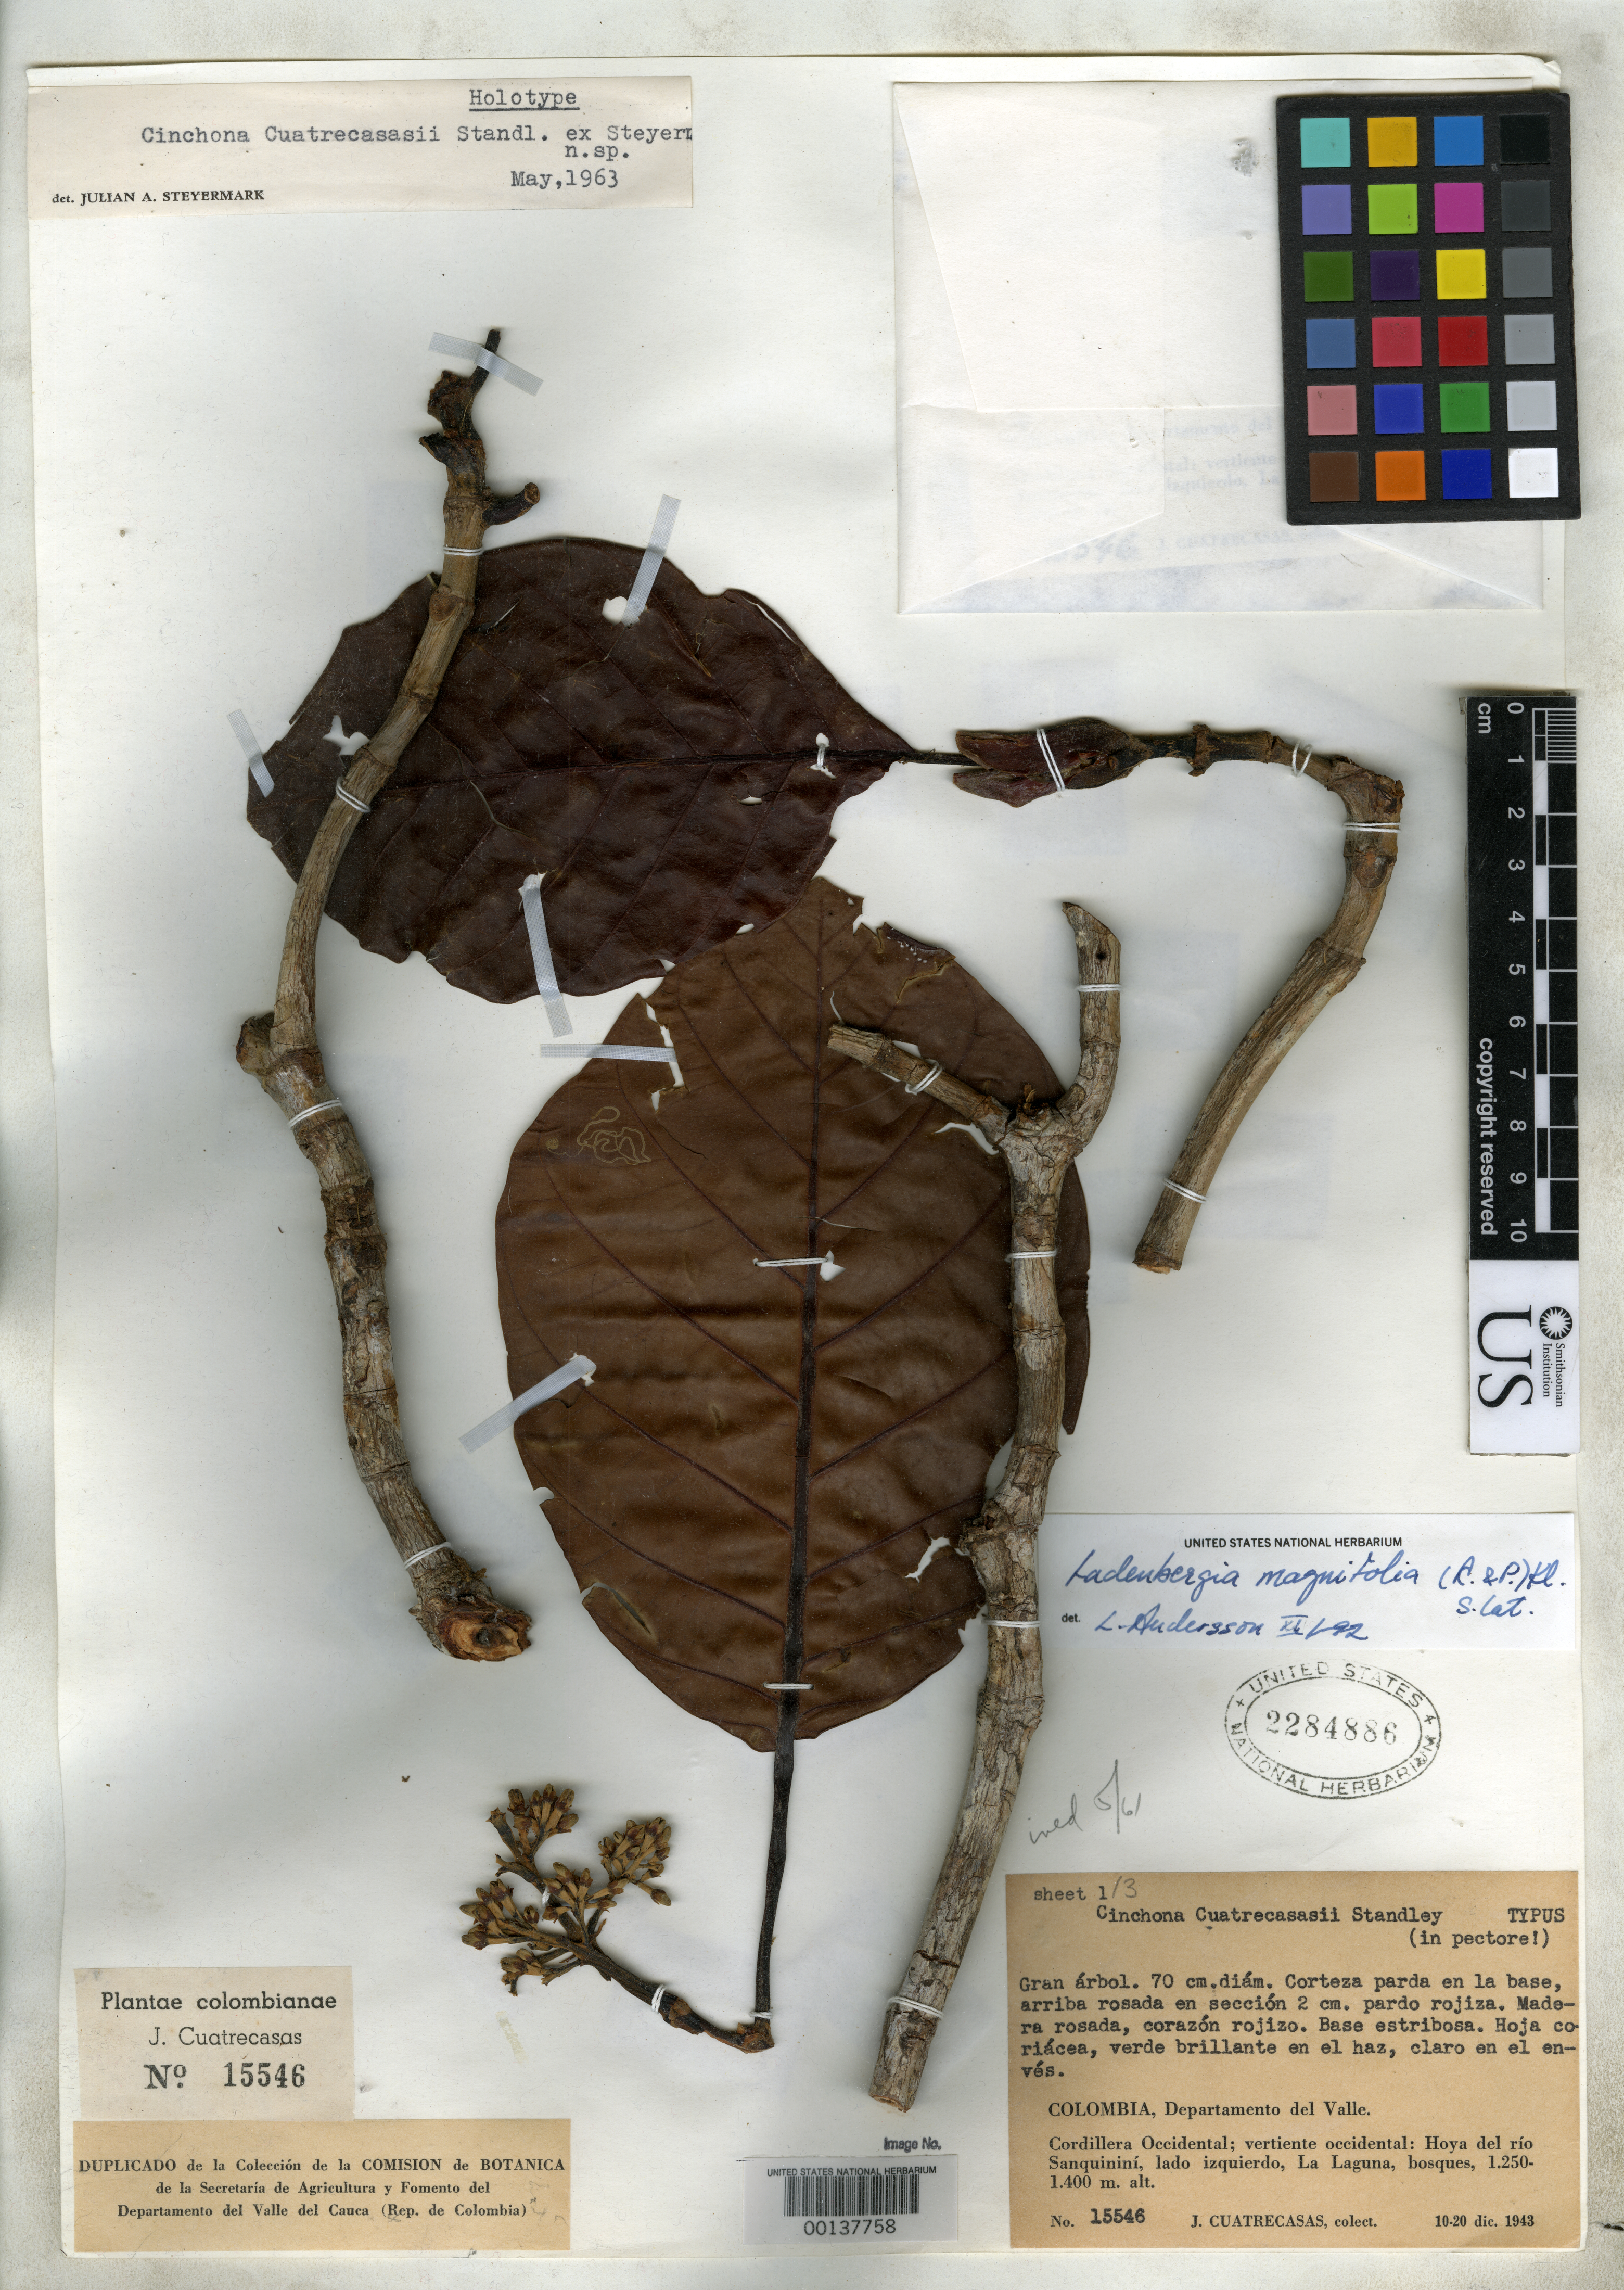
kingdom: Plantae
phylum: Tracheophyta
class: Magnoliopsida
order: Gentianales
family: Rubiaceae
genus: Cinchona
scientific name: Cinchona cuatrecasasii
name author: Standl. in Steyerm.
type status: Holotype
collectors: J. Cuatrecasas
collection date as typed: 16 Dec 1943 to 20 Dec 1943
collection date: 1943-12-16/1943-12-20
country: Colombia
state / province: Valle del Cauca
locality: Cordillera Occidental, Vertiente Occidental, Hoya del Rio Sanquinini, Lado Izquierdo, La Laguna. [Cordillera Occidental, western slope, Basin of the Rio Sanquinini, left side, La Laguna.]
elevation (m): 1250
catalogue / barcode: US 2284886